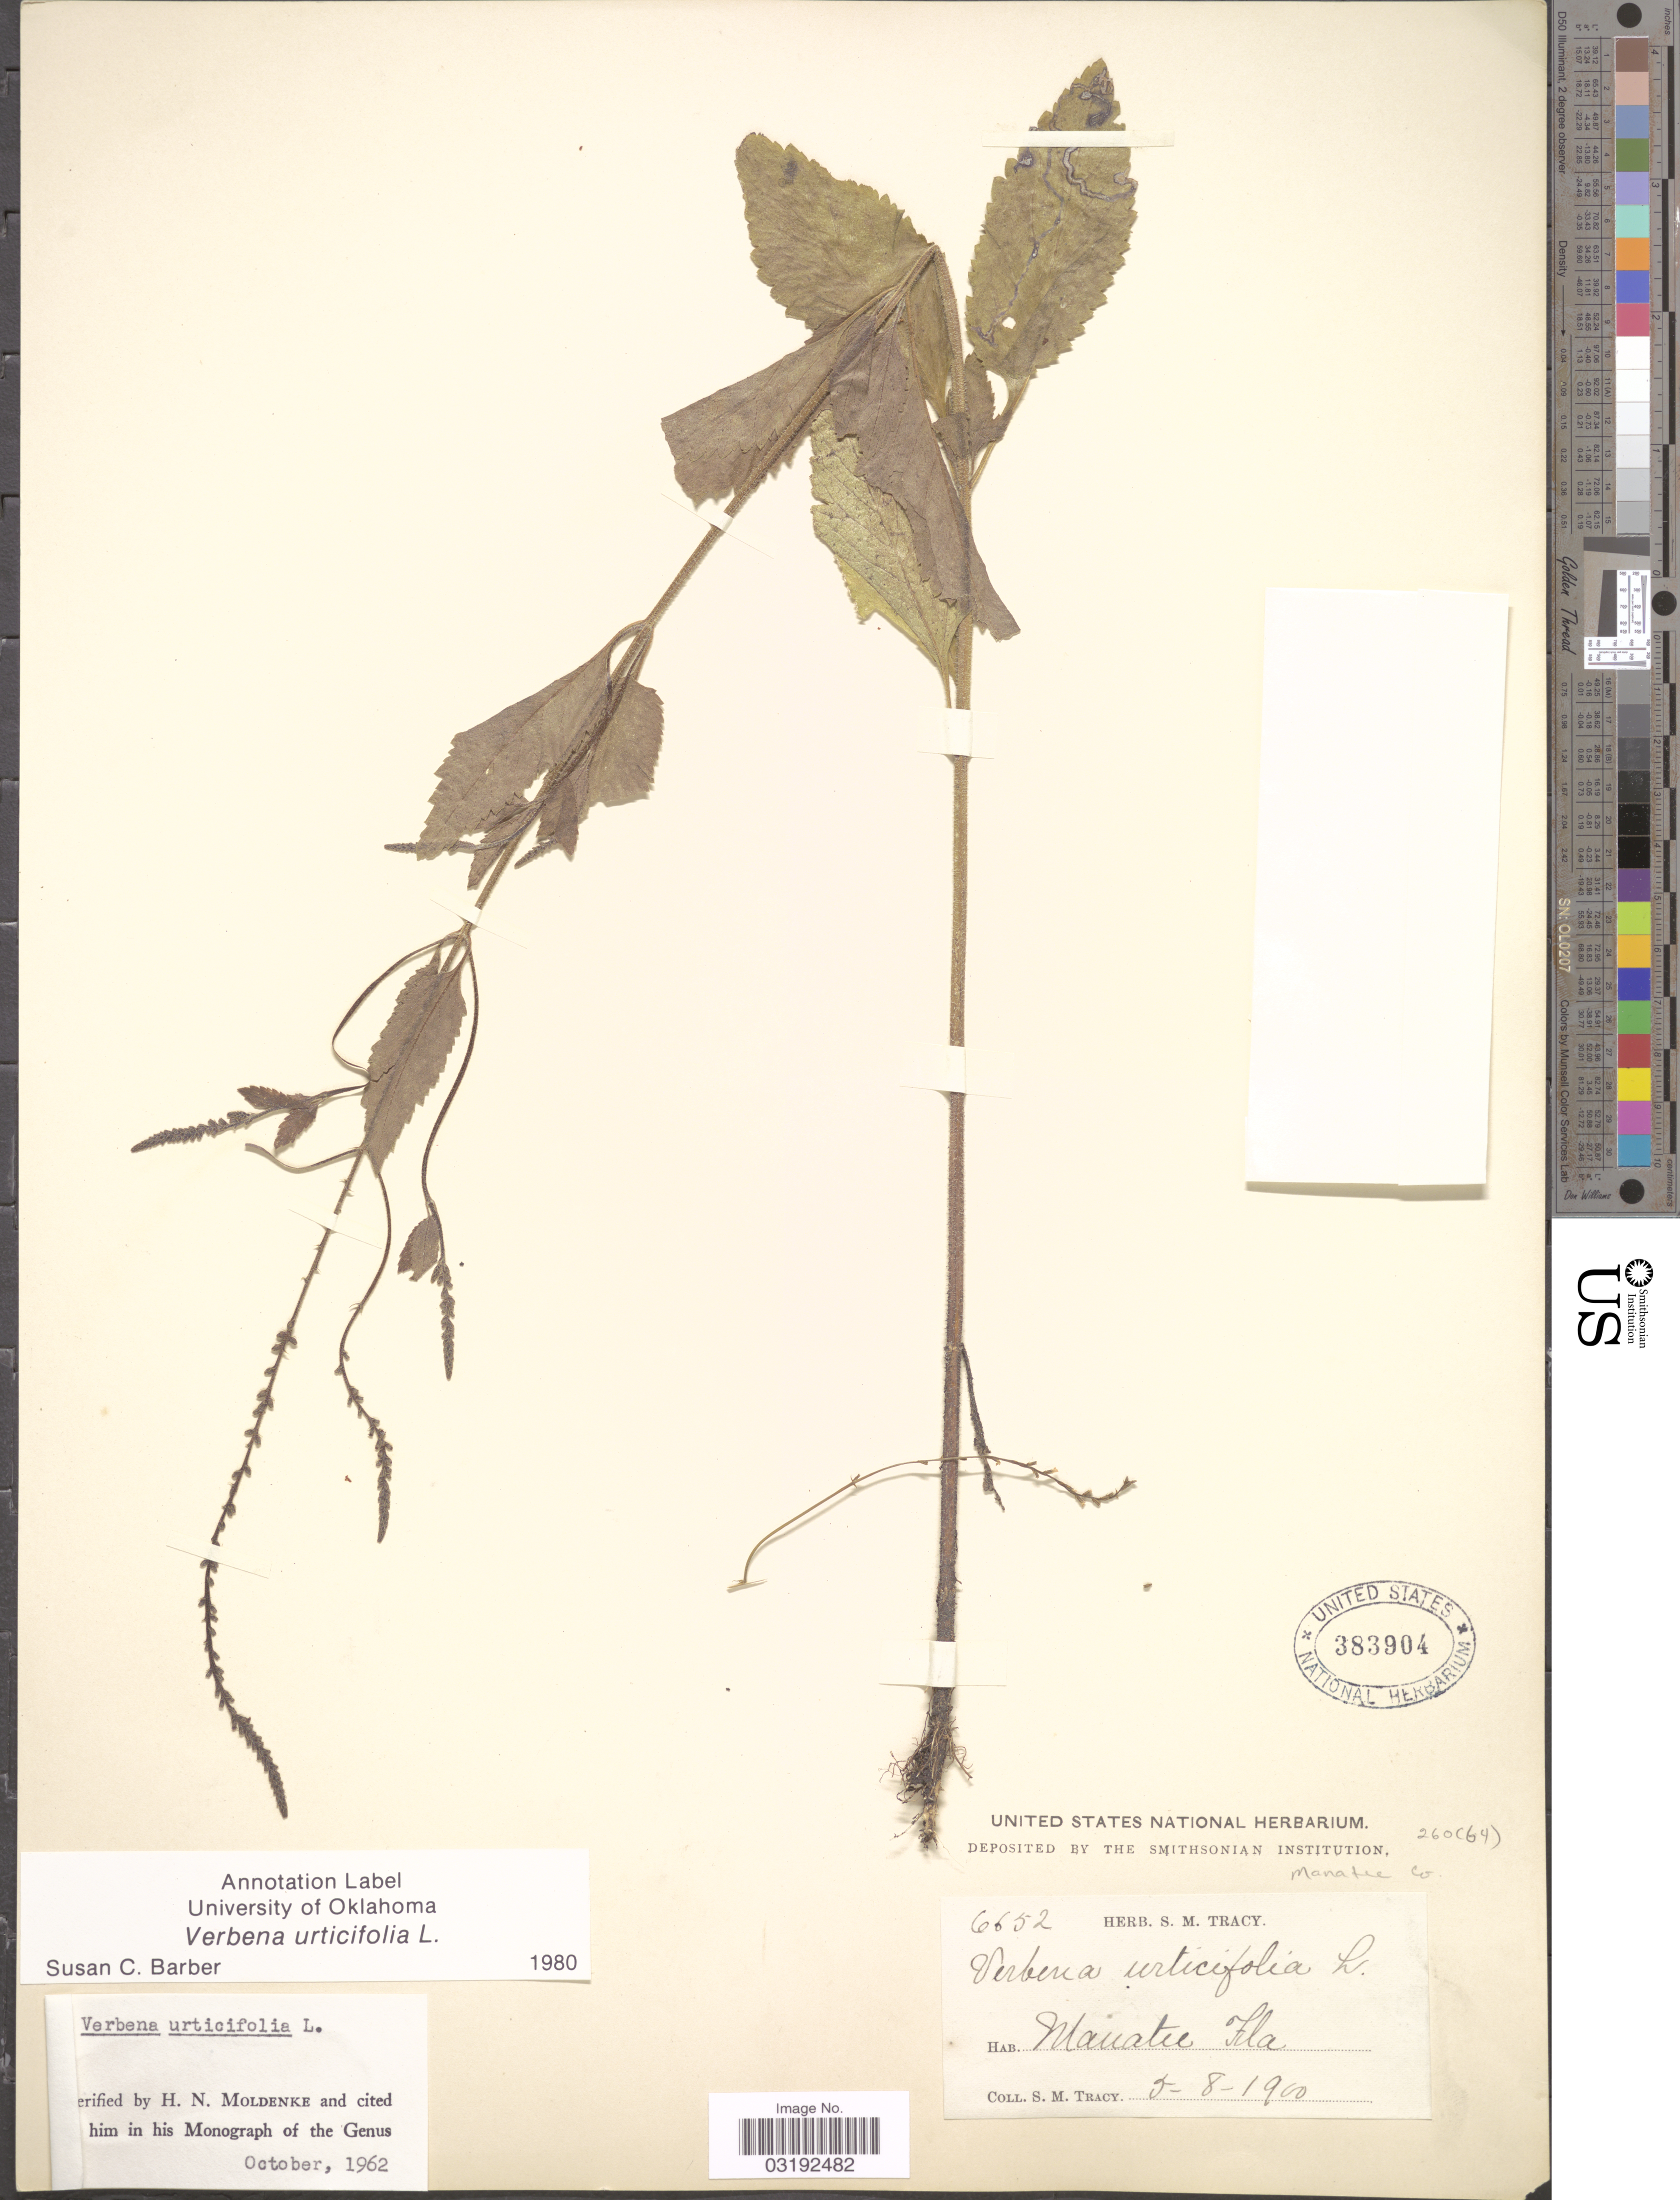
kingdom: Plantae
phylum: Tracheophyta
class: Magnoliopsida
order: Lamiales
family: Verbenaceae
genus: Verbena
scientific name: Verbena urticifolia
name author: L.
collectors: S. M. Tracy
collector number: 6652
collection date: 1900-05-08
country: United States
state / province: Florida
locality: Manatee. Manatee Co.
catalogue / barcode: US 383904